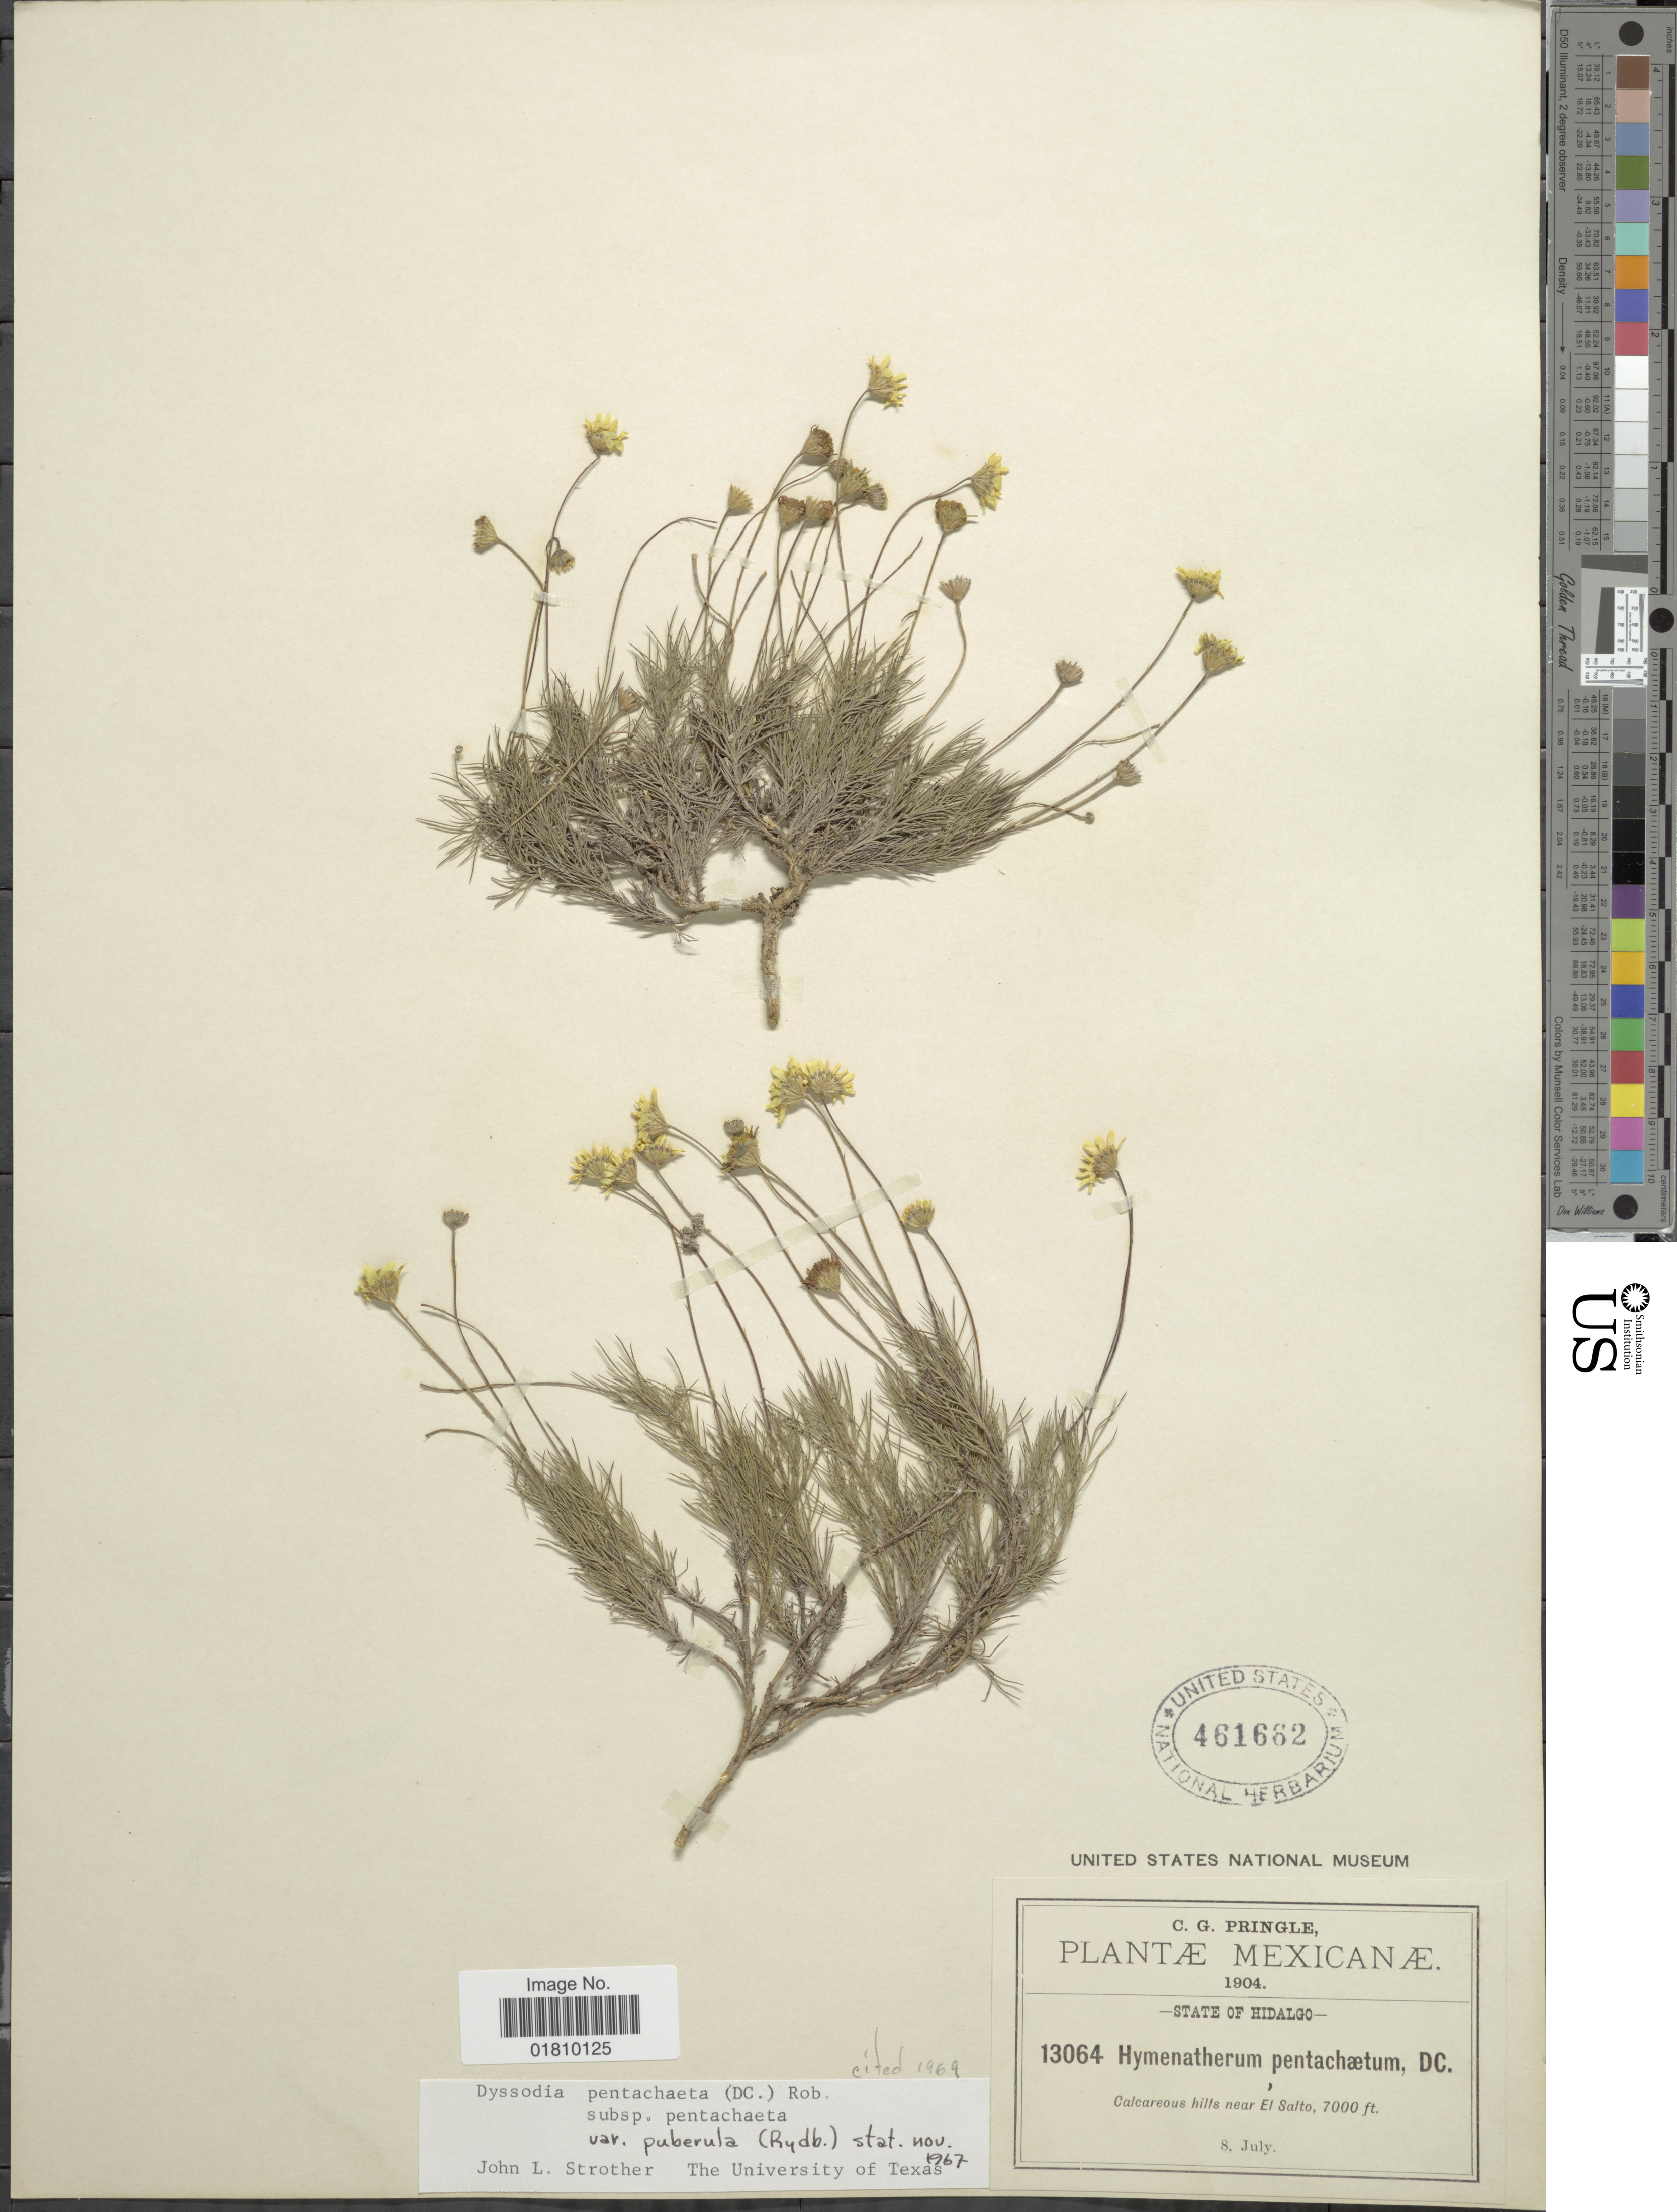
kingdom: Plantae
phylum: Tracheophyta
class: Magnoliopsida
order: Asterales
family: Asteraceae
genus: Thymophylla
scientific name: Thymophylla pentachaeta var. puberula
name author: (Rydb.) Strother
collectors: C. G. Pringle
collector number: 13064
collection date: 1904-07-08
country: Mexico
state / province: Hidalgo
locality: Calcareous hills near El Salto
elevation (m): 2134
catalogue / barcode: US 461662